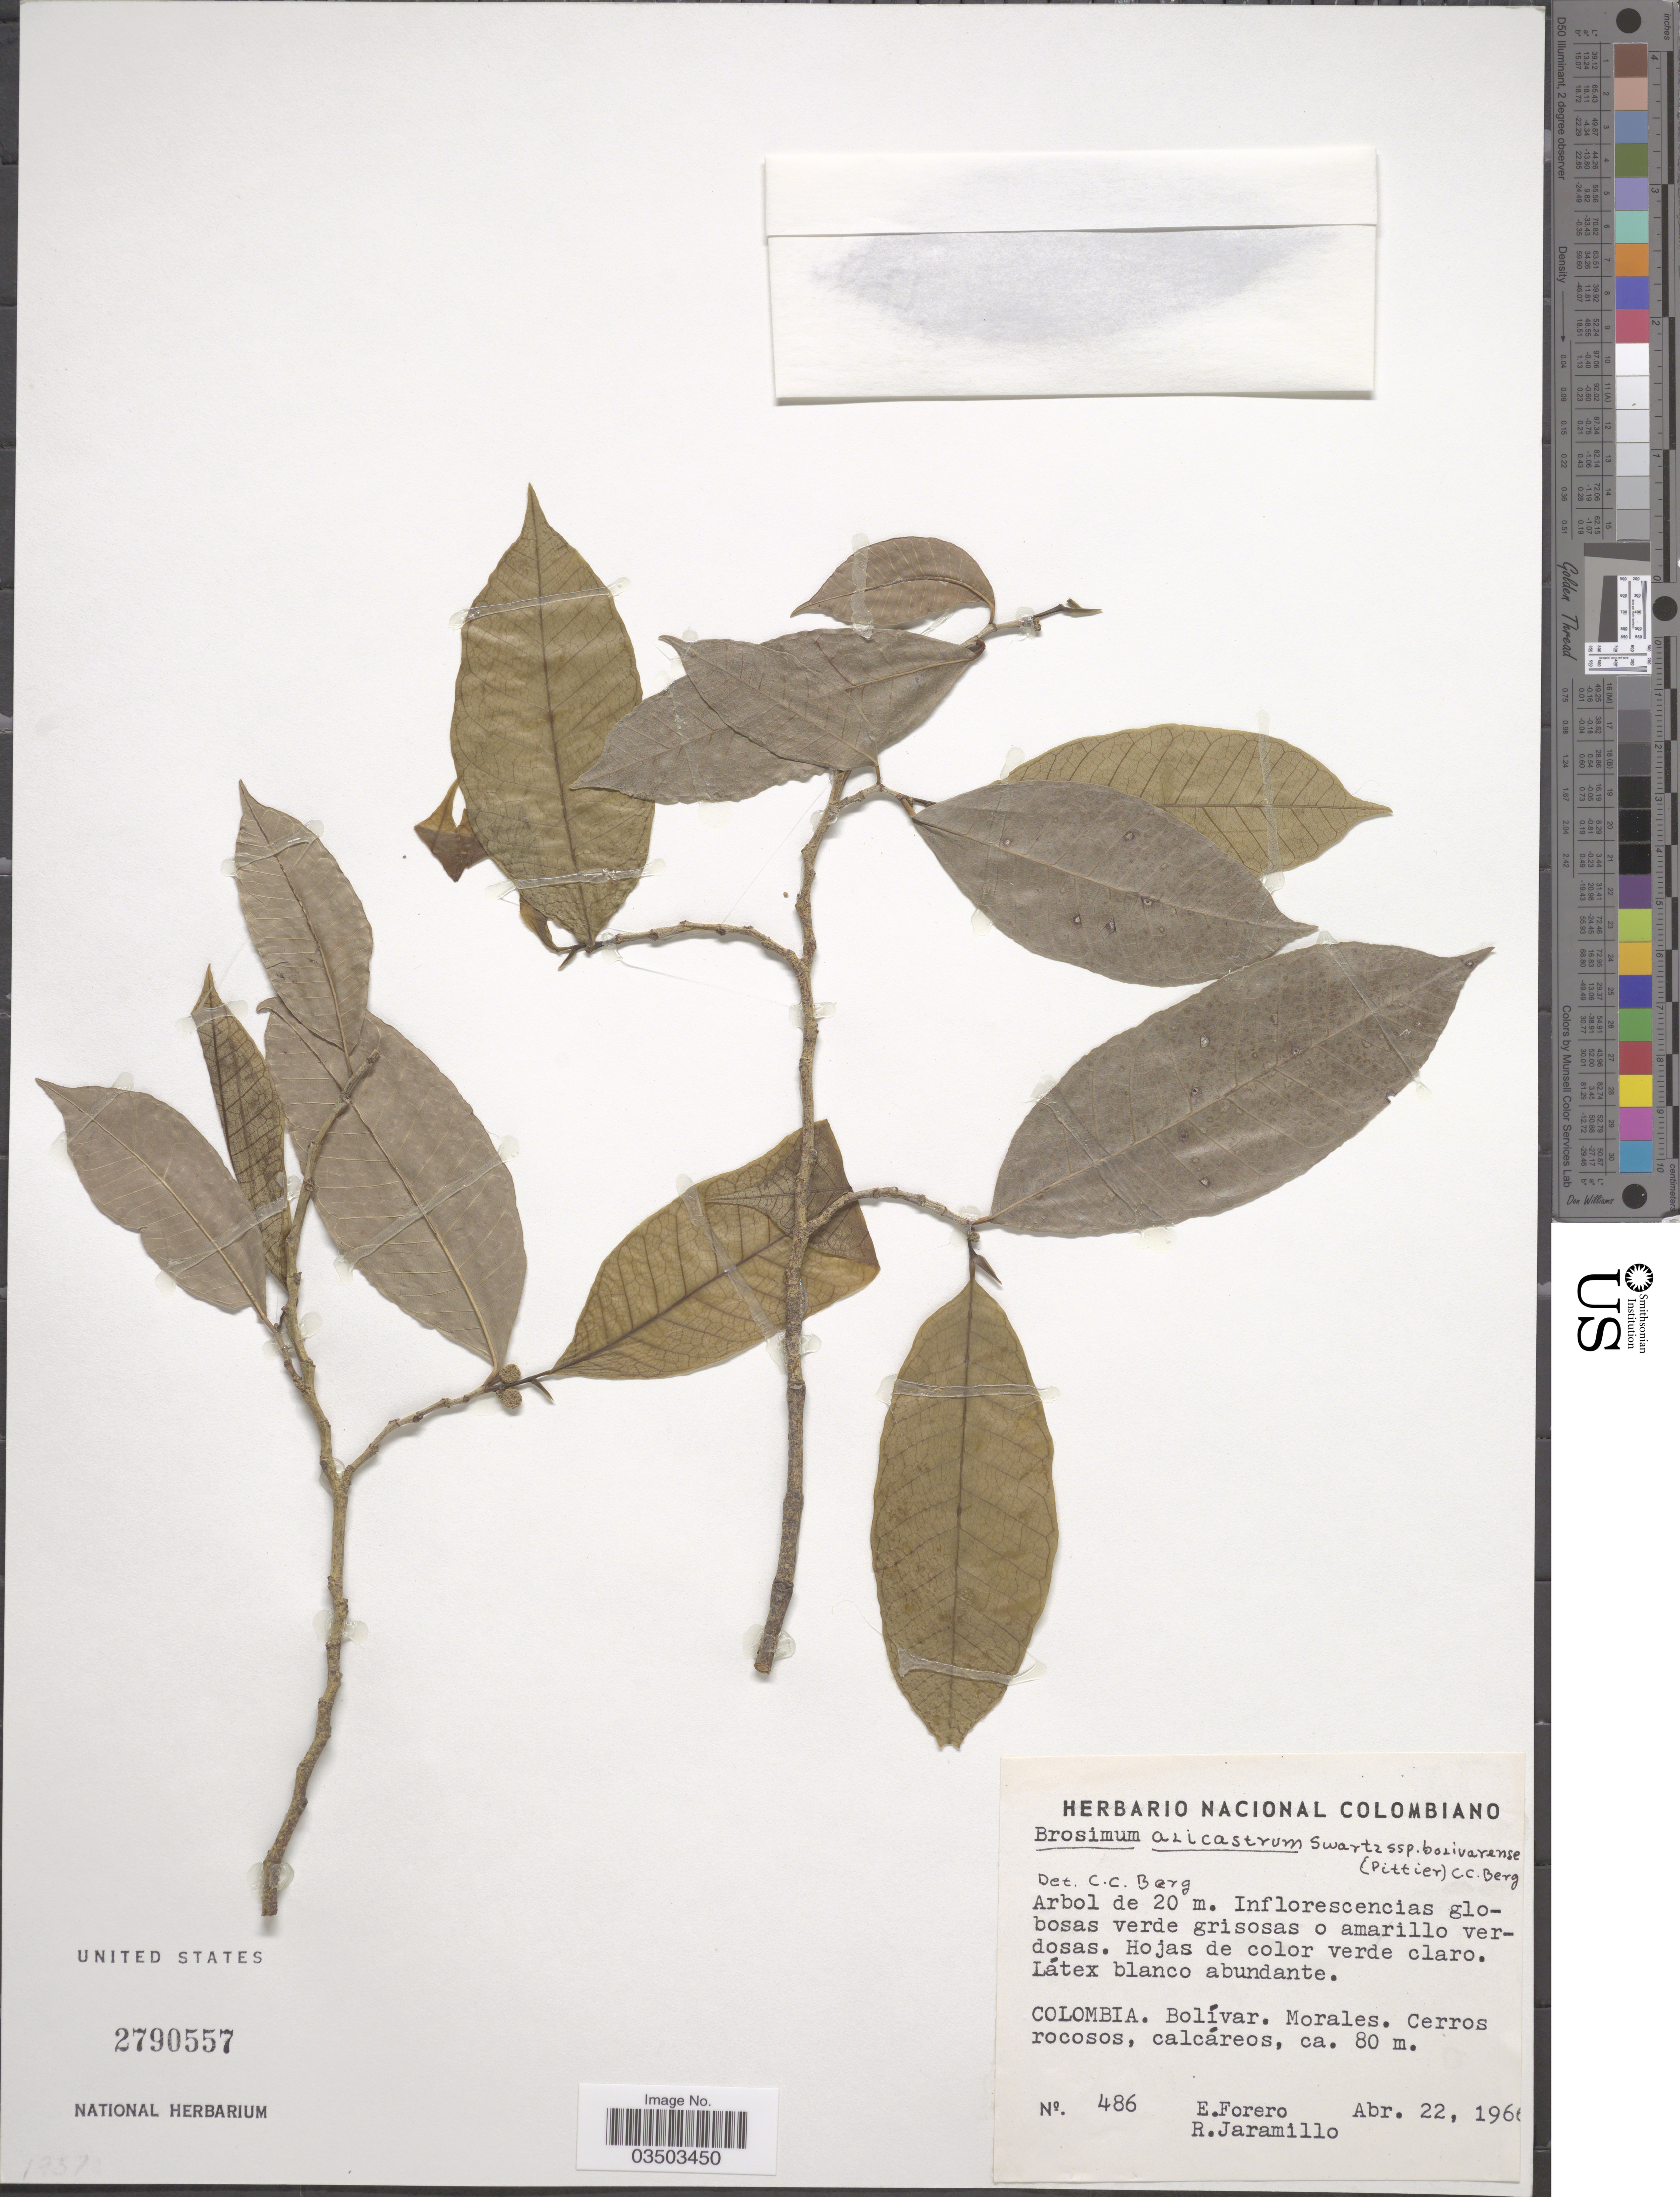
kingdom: Plantae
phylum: Tracheophyta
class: Magnoliopsida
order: Rosales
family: Moraceae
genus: Brosimum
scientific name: Brosimum alicastrum subsp. bolivarense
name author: (Pittier) C.C. Berg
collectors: E. Forero & R. Jaramillo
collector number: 486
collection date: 1966-04-22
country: Colombia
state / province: Bolívar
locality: Morales. Cerros rocosos.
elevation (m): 80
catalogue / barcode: US 2790557